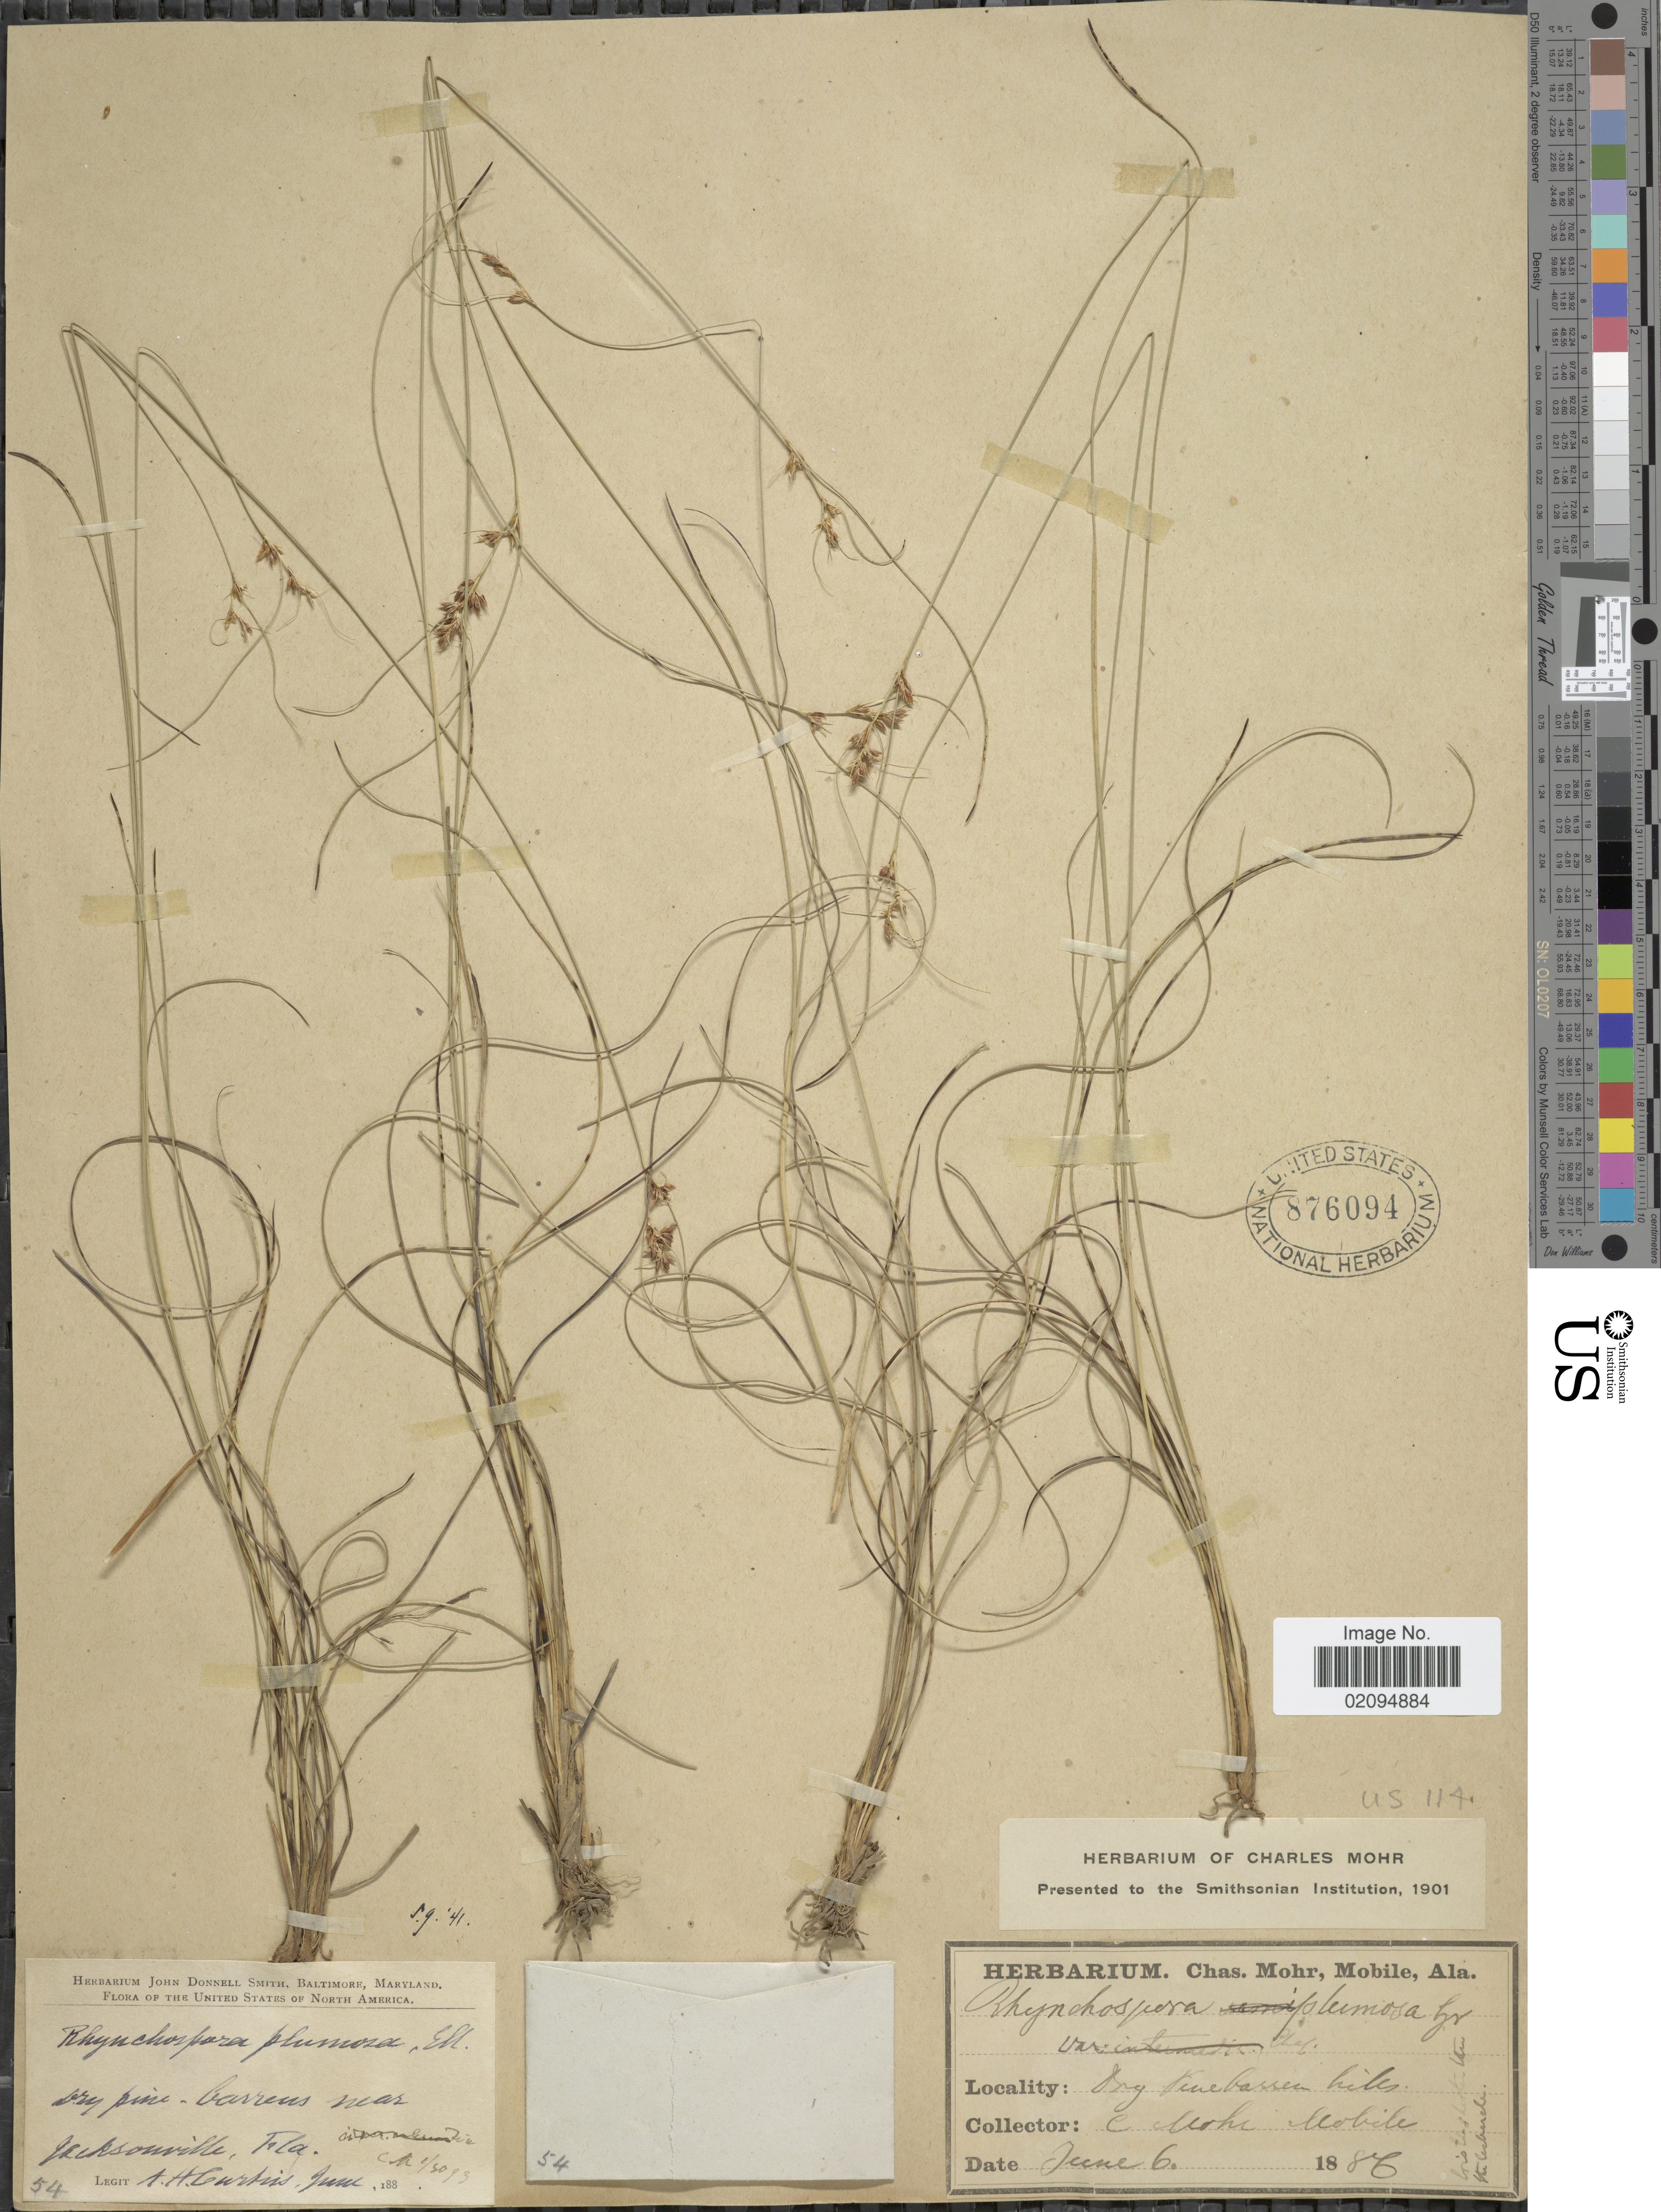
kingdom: Plantae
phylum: Tracheophyta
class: Liliopsida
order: Poales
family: Cyperaceae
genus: Rhynchospora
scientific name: Rhynchospora plumosa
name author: Elliott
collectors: A. H. Curtiss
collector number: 54?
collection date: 1893-03-30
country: United States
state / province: Florida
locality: Near Jacksonville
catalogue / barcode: US 876094-2